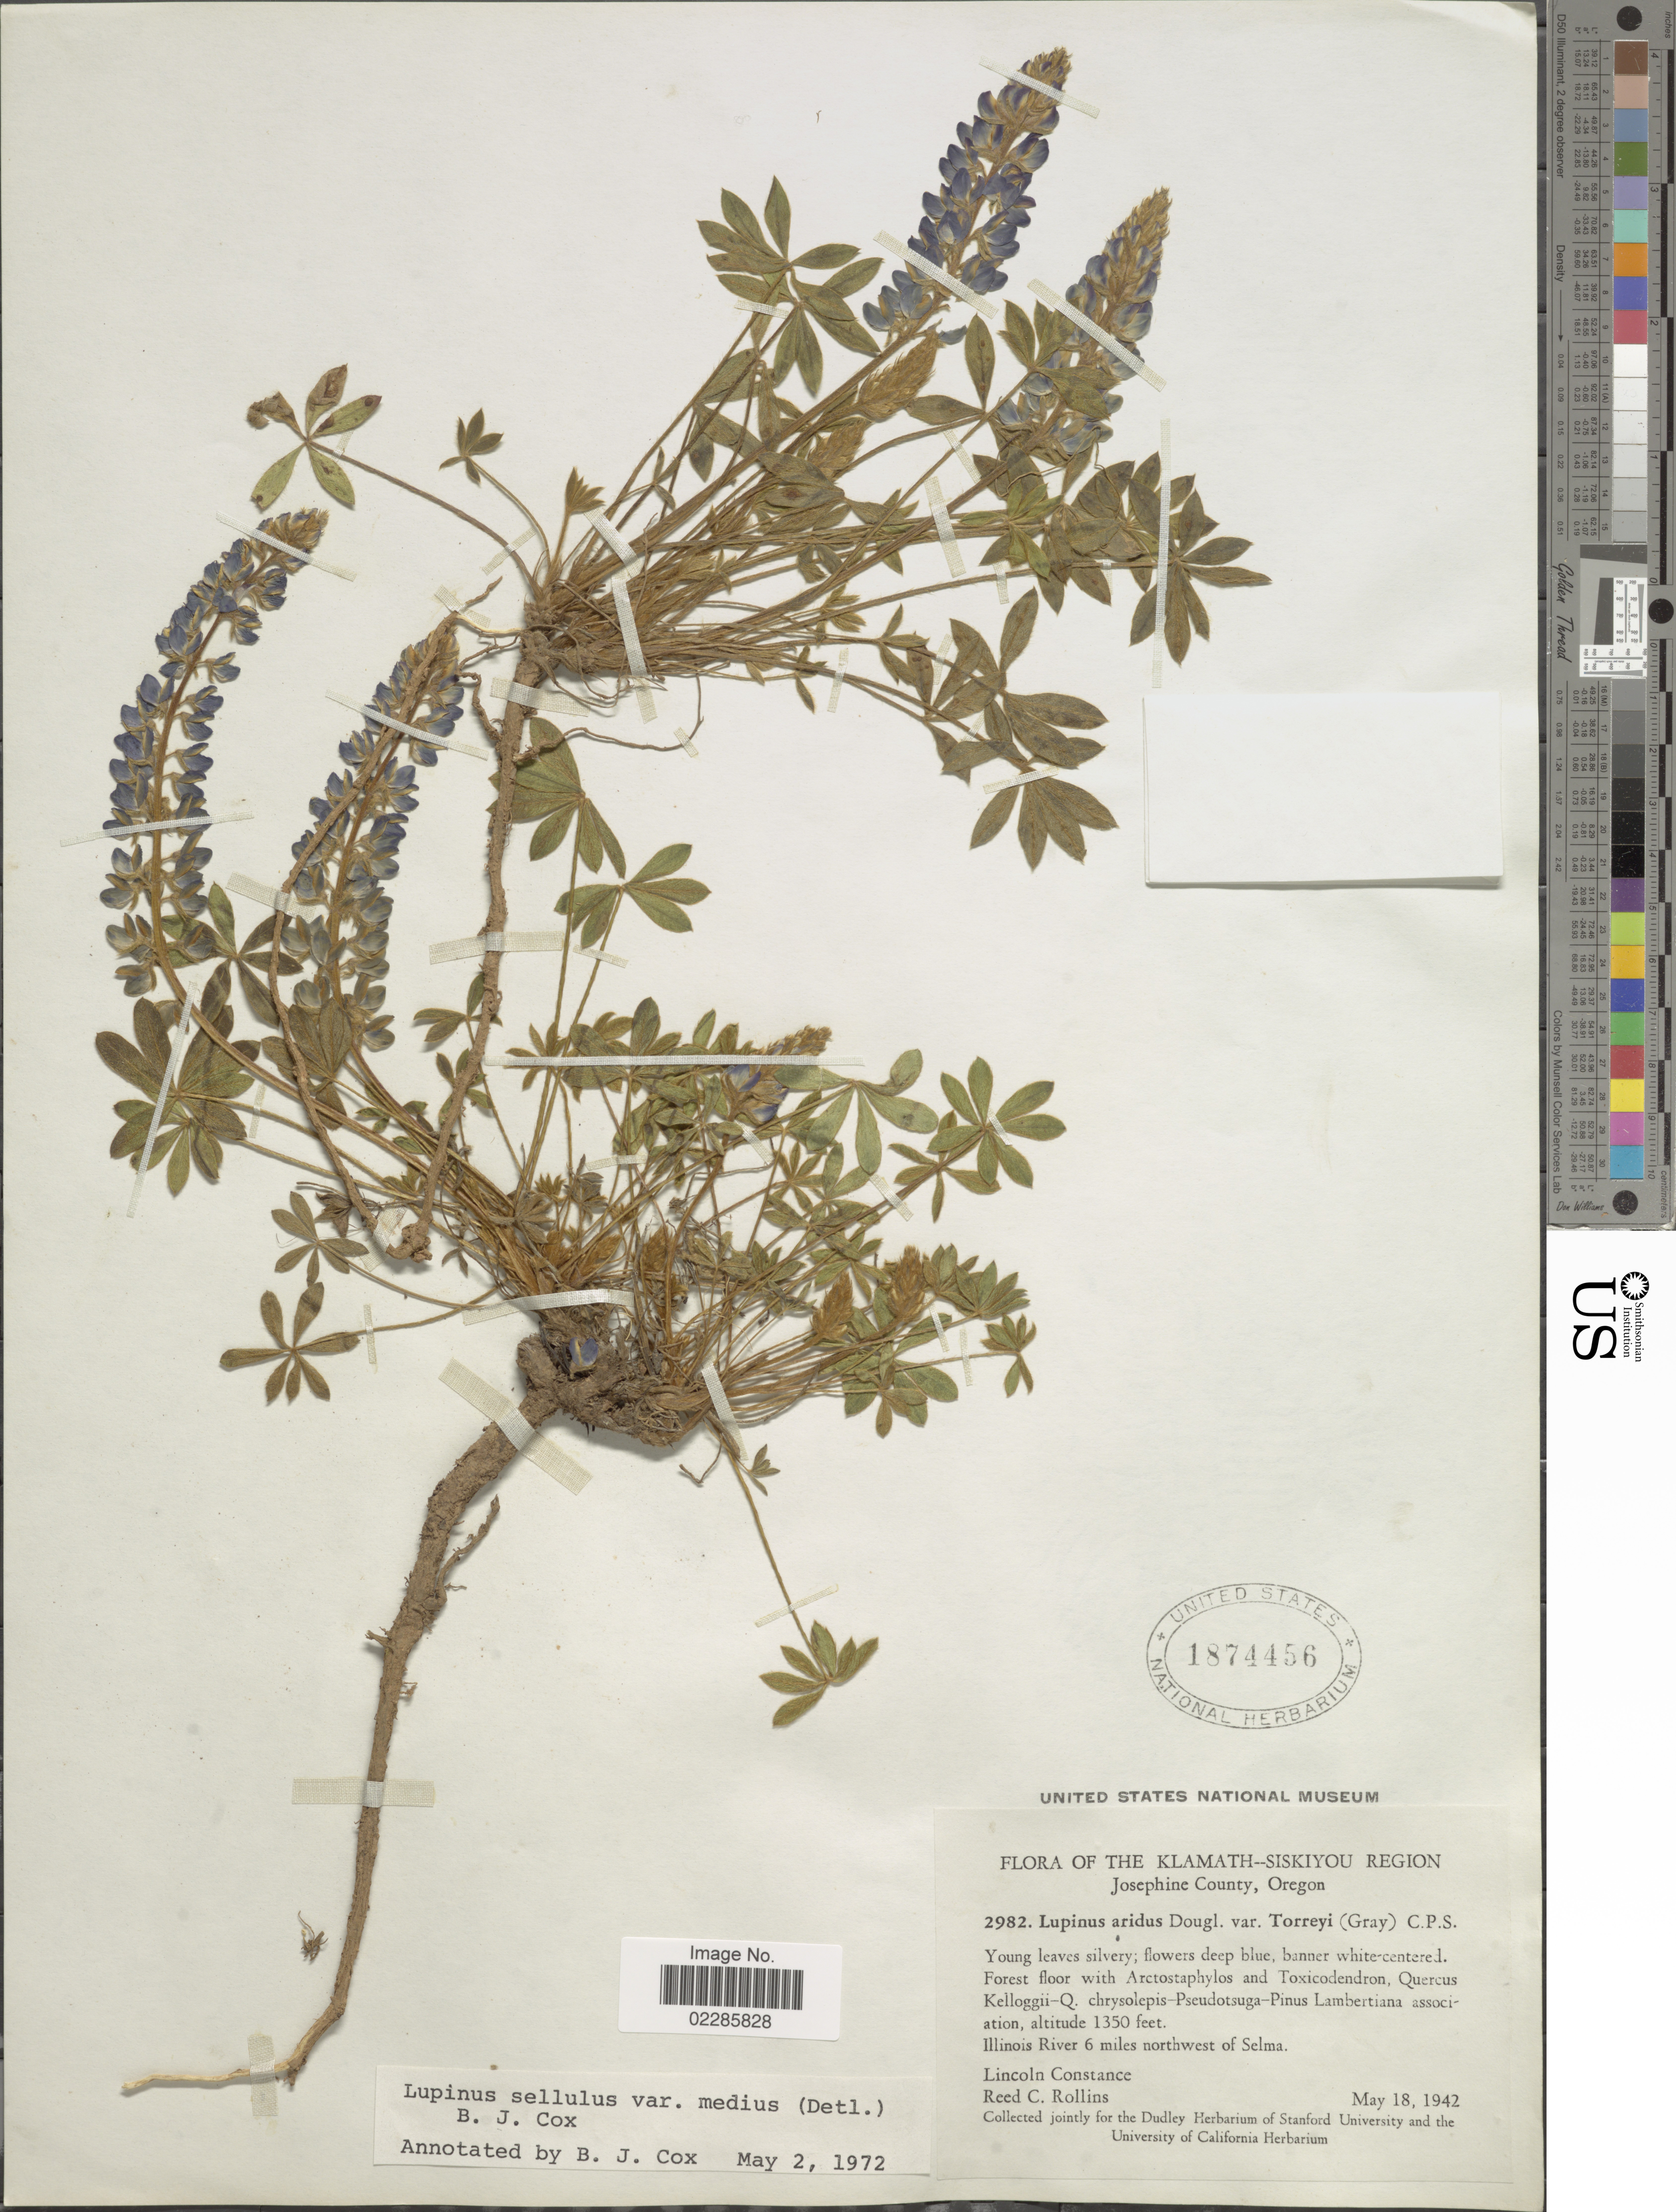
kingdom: Plantae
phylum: Tracheophyta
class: Magnoliopsida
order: Fabales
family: Fabaceae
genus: Lupinus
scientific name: Lupinus sellulus var. medius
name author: (Detling) B.J. Cox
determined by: Cox, B. J.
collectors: L. Constance & R. C. Rollins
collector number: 2982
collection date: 1942-05-18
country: United States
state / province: Oregon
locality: The Klamath-Siskiyou Region, Josephine County, Illinois River 6 miles northwest of Selma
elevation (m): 411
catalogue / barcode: US 1874456